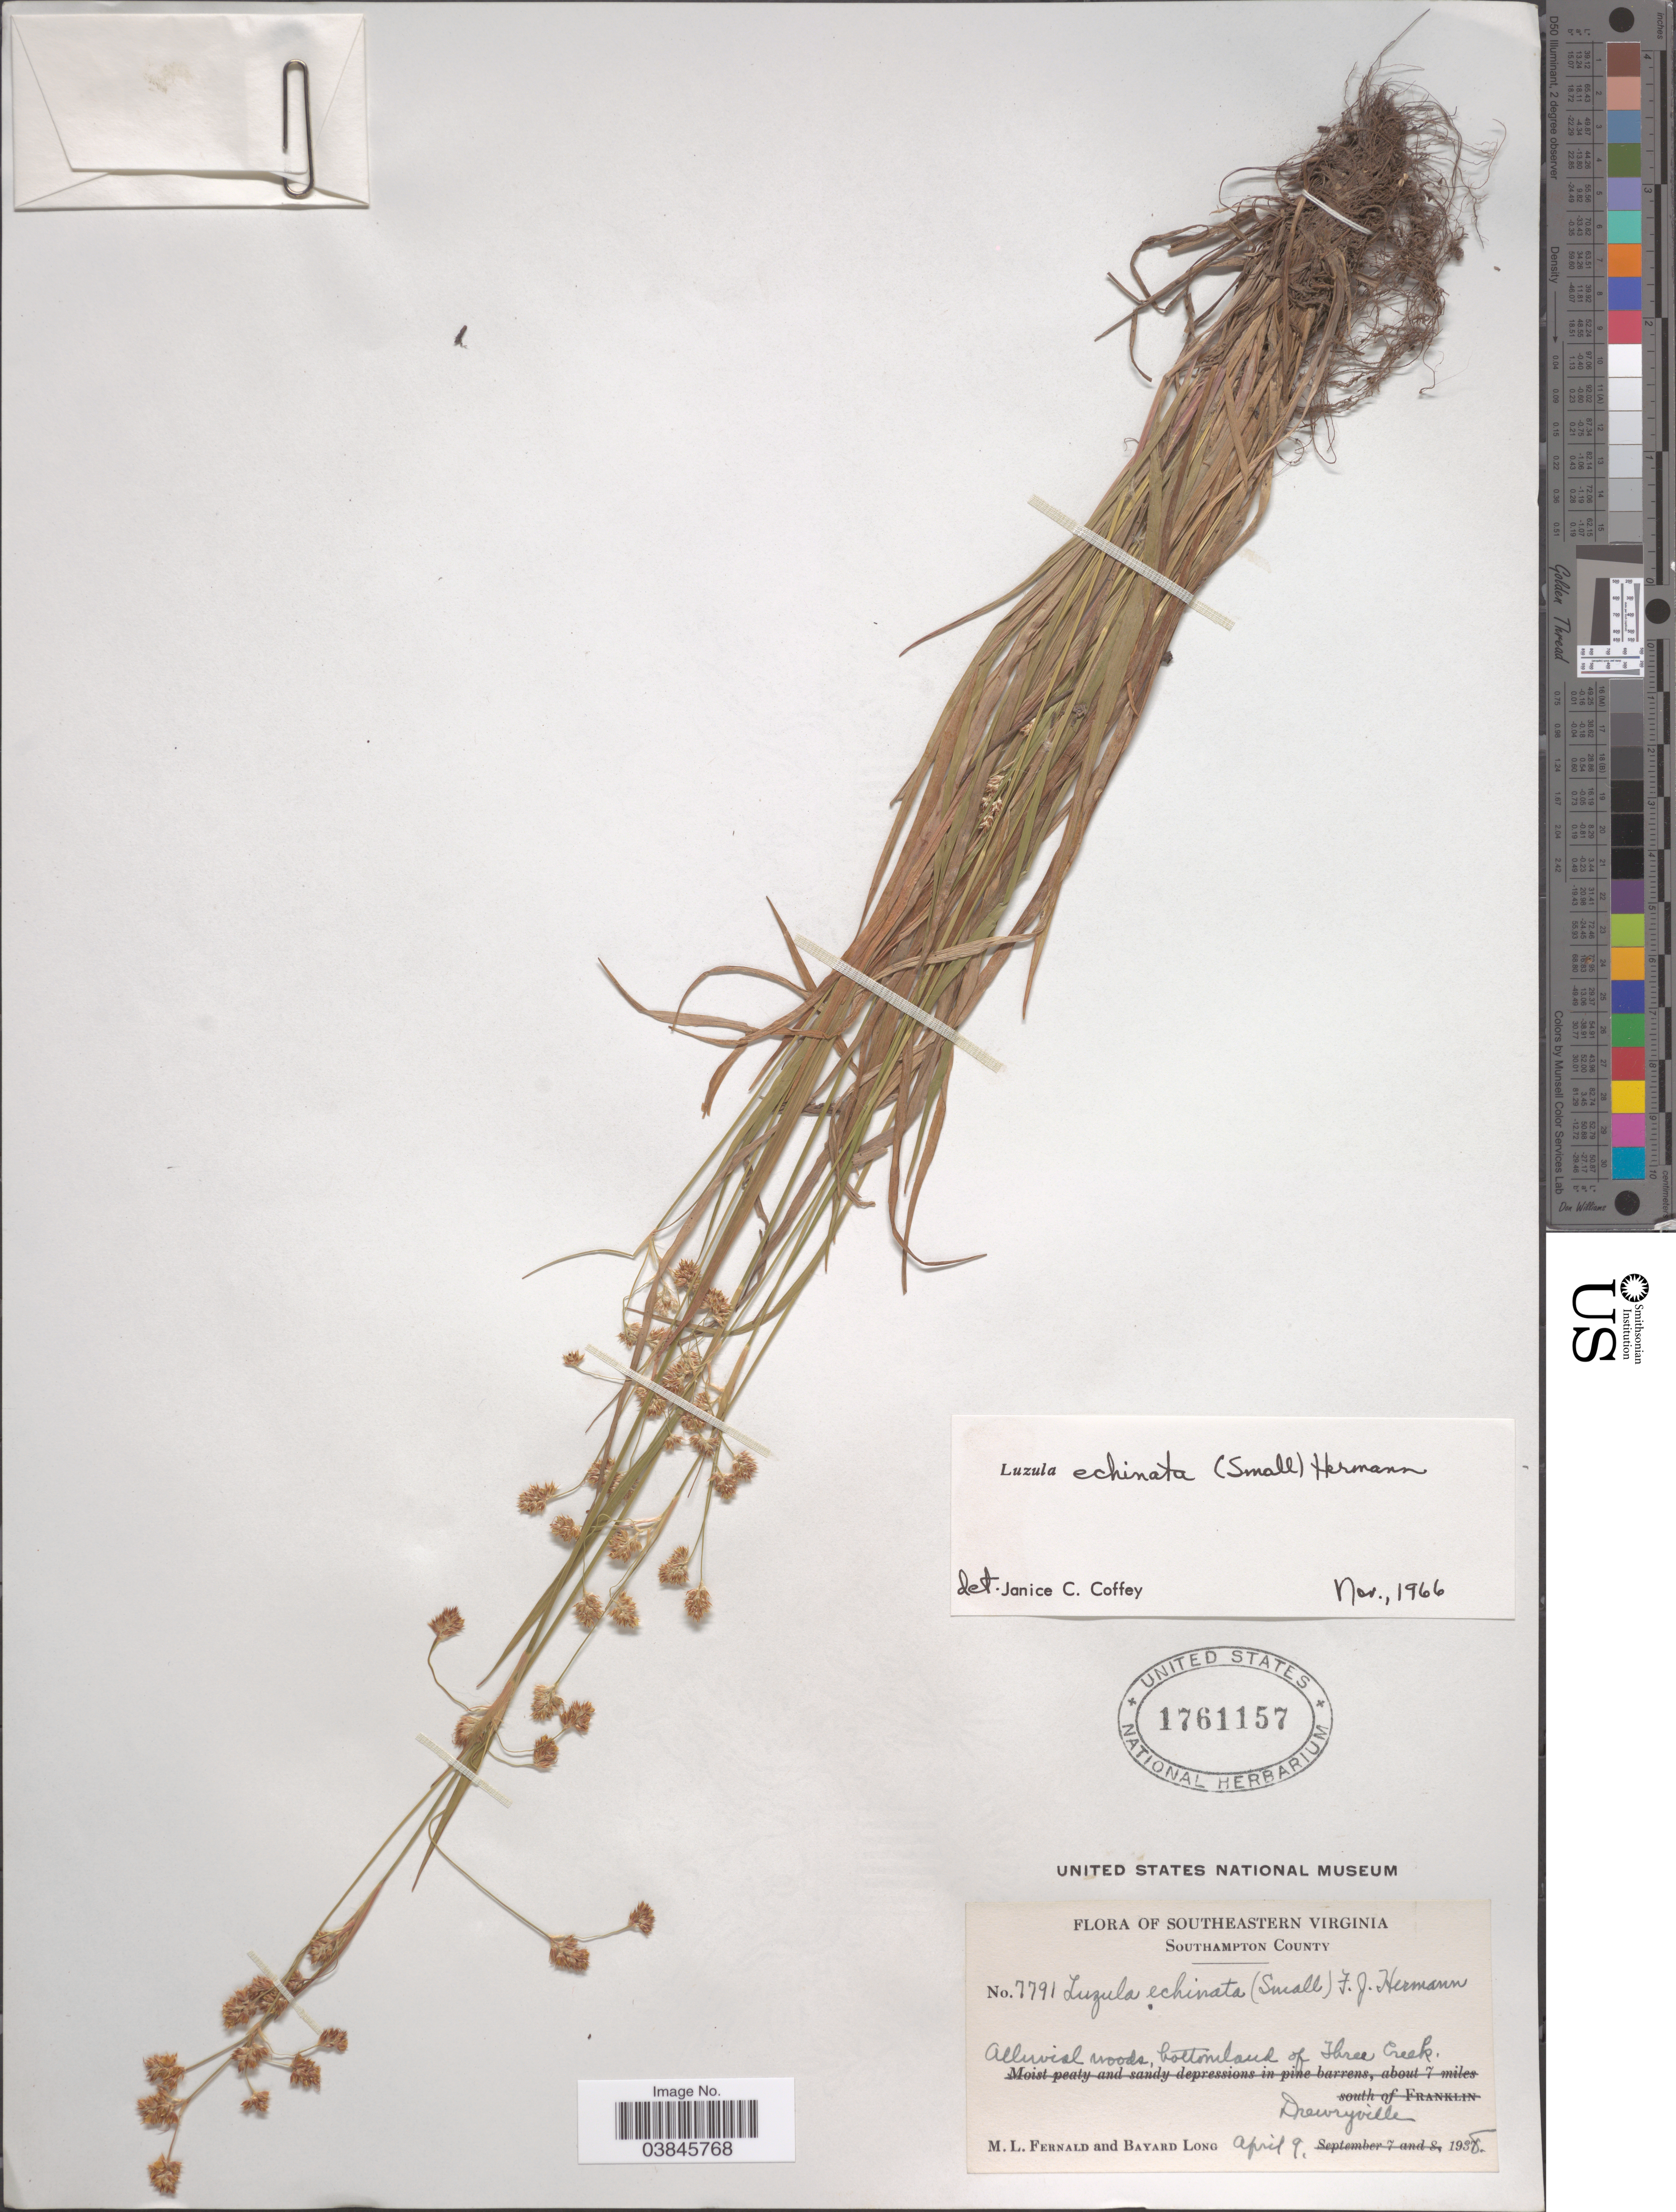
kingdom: Plantae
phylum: Tracheophyta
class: Liliopsida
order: Poales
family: Juncaceae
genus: Luzula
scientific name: Luzula echinata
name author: (Small) F.J. Herm.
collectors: M. L. Fernald & B. Long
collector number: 7791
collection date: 1938-04-09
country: United States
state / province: Virginia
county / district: Southampton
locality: Southeastern Virginia. Southampton County. Bottomland of Three Creek, Drewryville.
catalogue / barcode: US 1761157